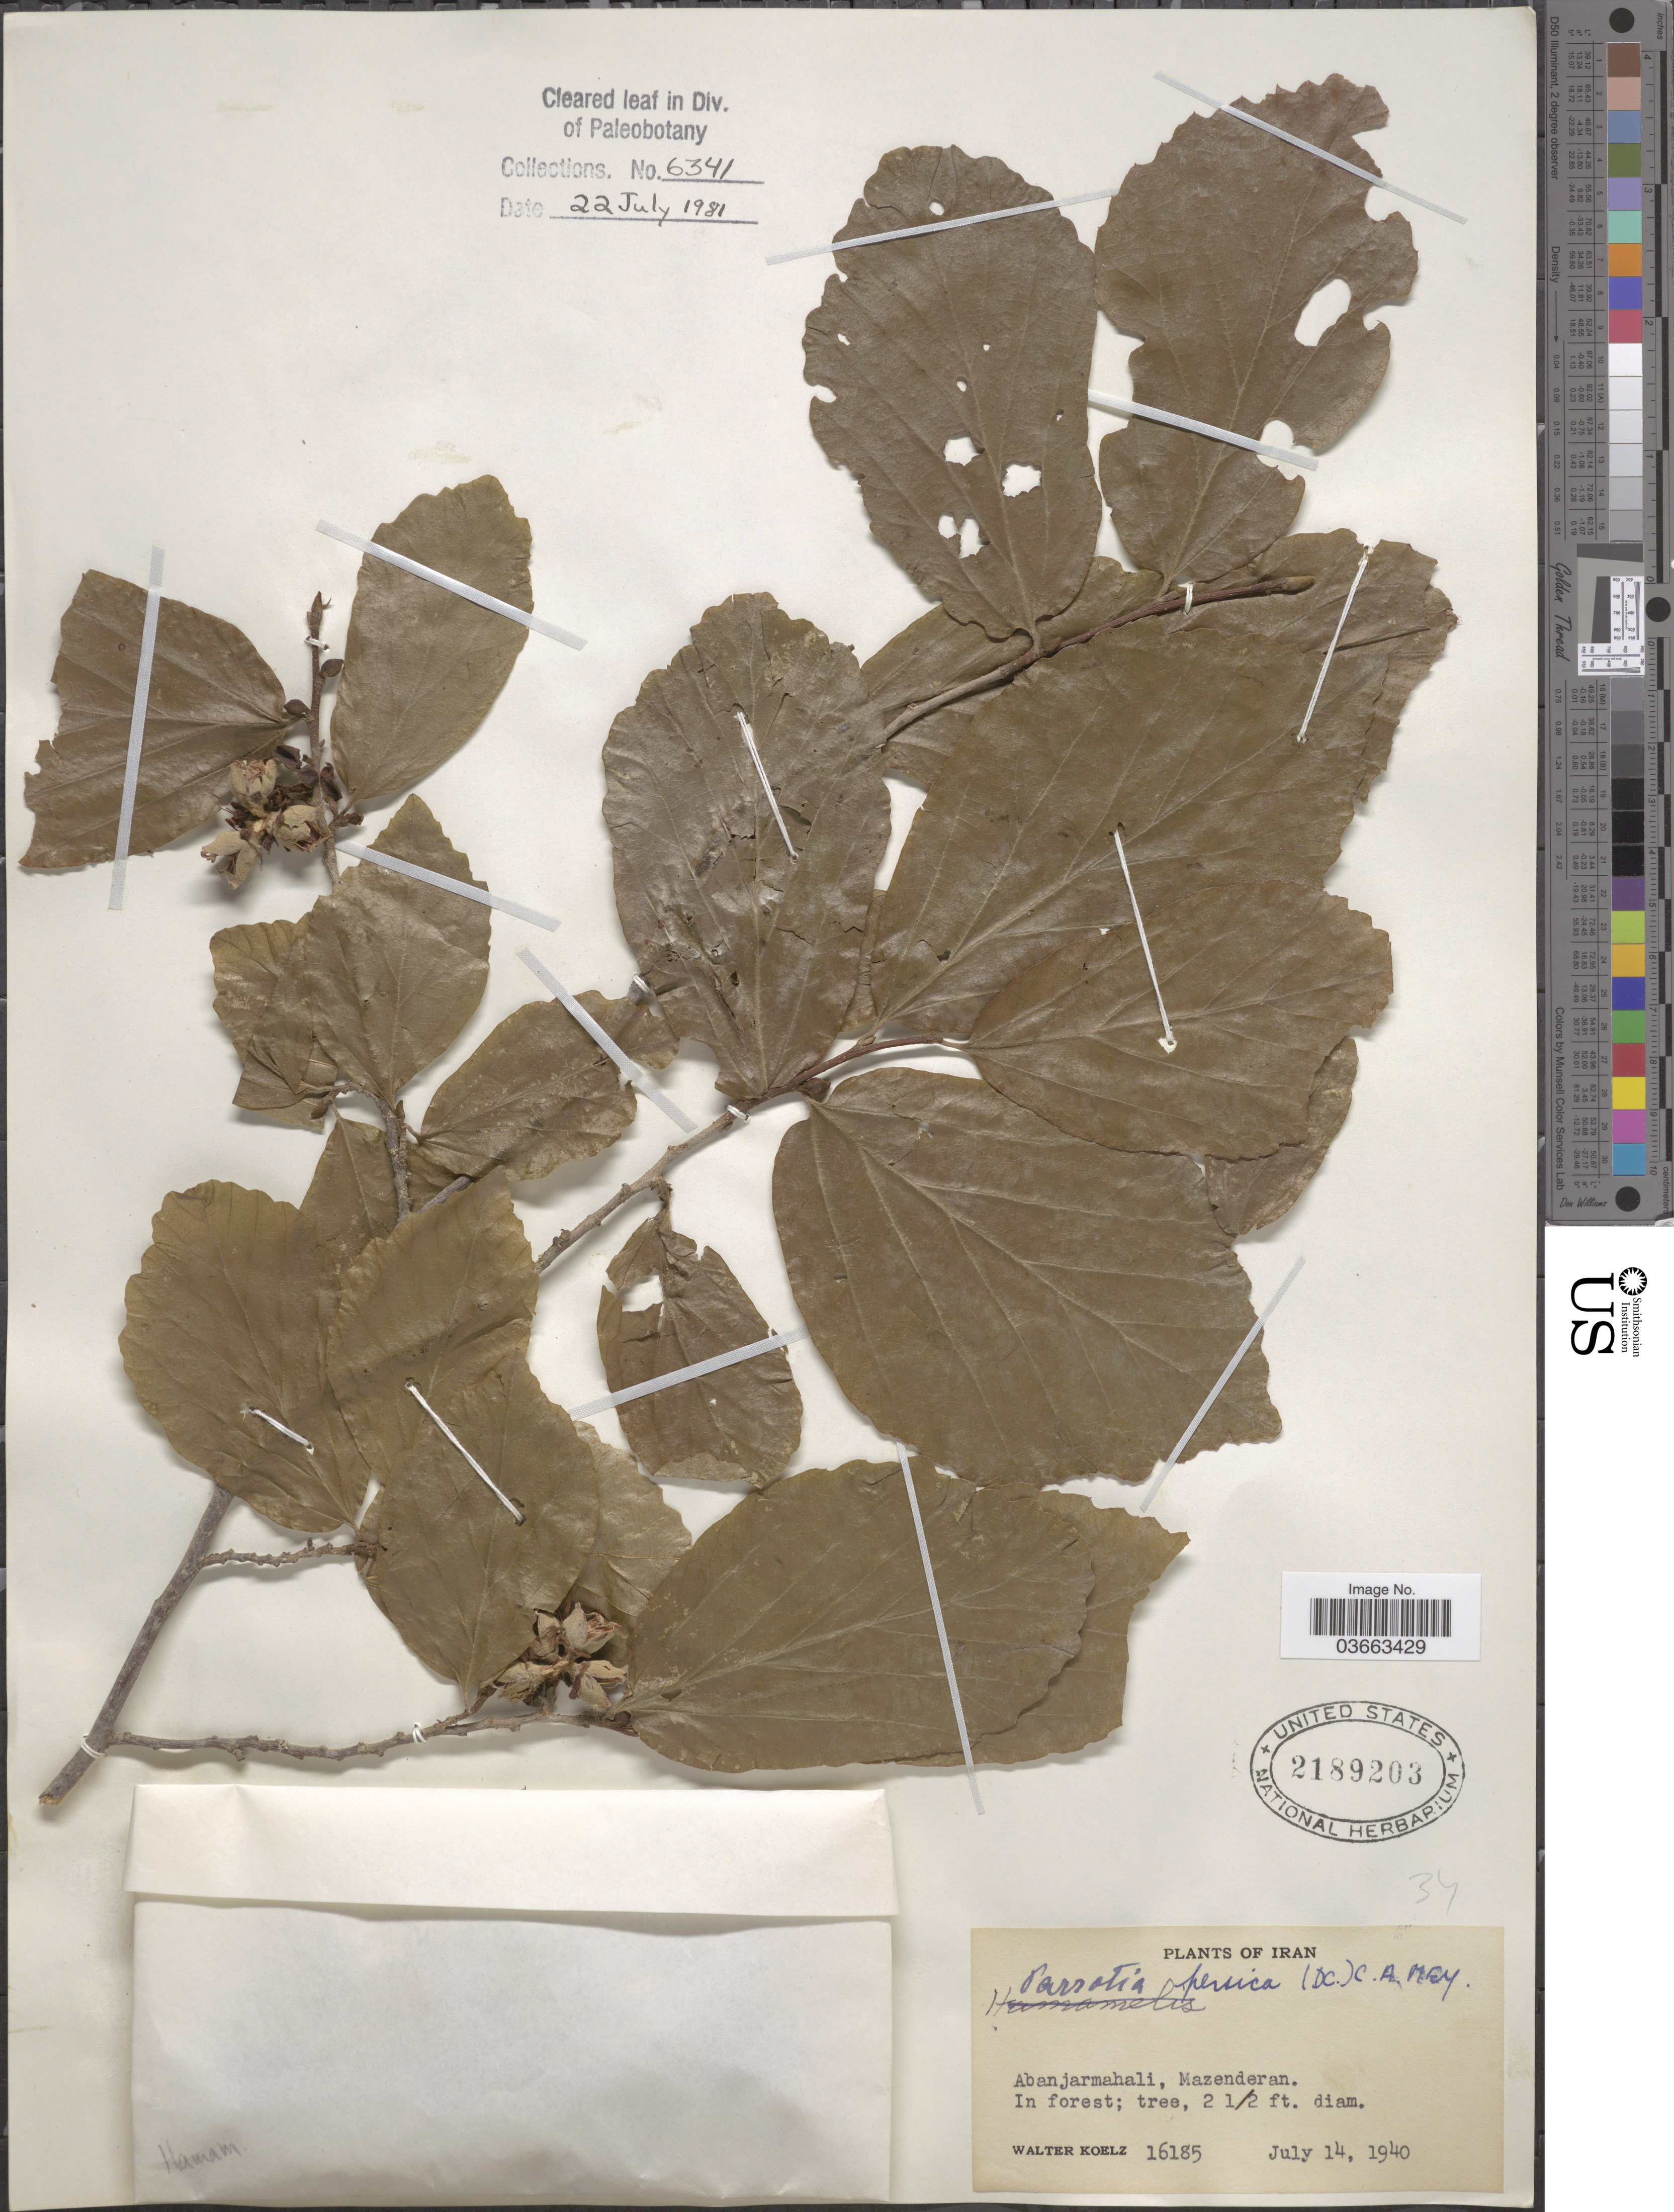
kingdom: Plantae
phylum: Tracheophyta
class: Magnoliopsida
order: Saxifragales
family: Hamamelidaceae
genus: Parrotia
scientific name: Parrotia jacquemontiana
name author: Decne.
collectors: W. N. Koelz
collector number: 16185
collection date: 1940-07-14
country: Iran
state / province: Mazandaran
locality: Abanjarmahali.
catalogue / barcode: US 2189203